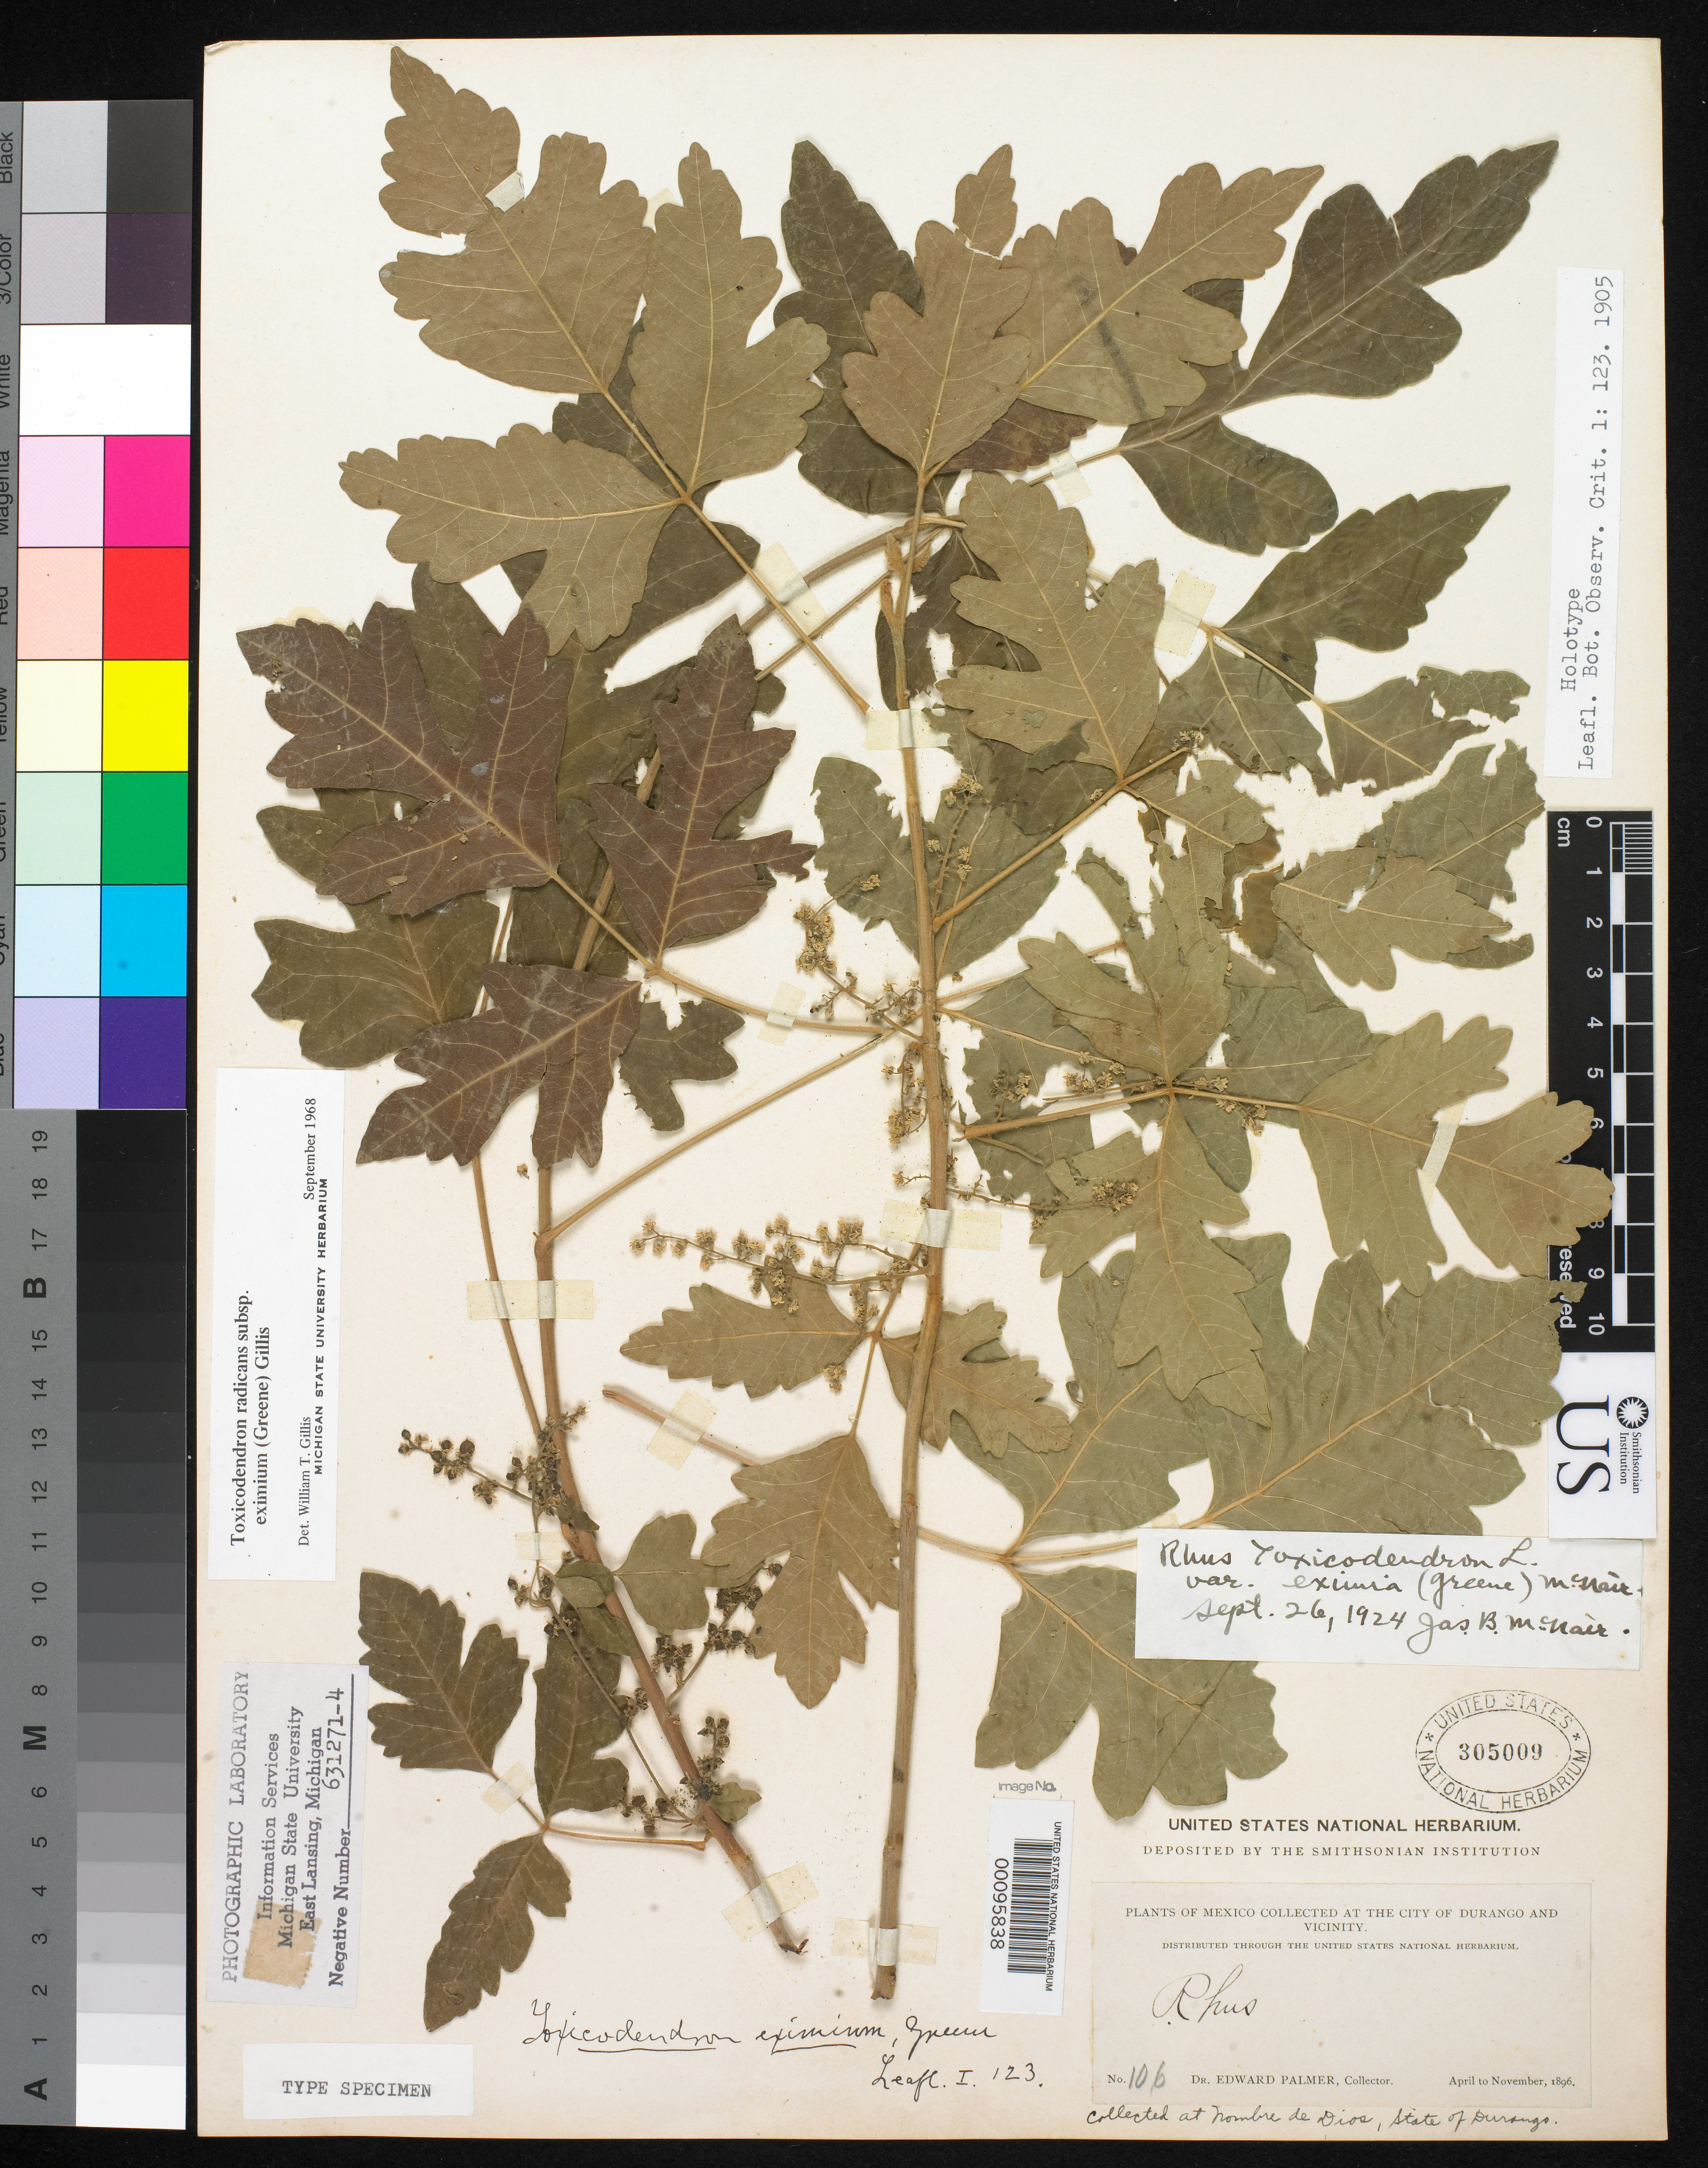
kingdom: Plantae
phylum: Tracheophyta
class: Magnoliopsida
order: Sapindales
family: Anacardiaceae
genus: Toxicodendron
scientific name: Toxicodendron eximium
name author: Greene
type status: Isotype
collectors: E. Palmer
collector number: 106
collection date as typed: Apr 1896 to -- Nov 1896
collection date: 1896-04/1896-11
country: Mexico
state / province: Durango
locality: At Nombre de Dios, 40 miles south of Durango.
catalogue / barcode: US 305009